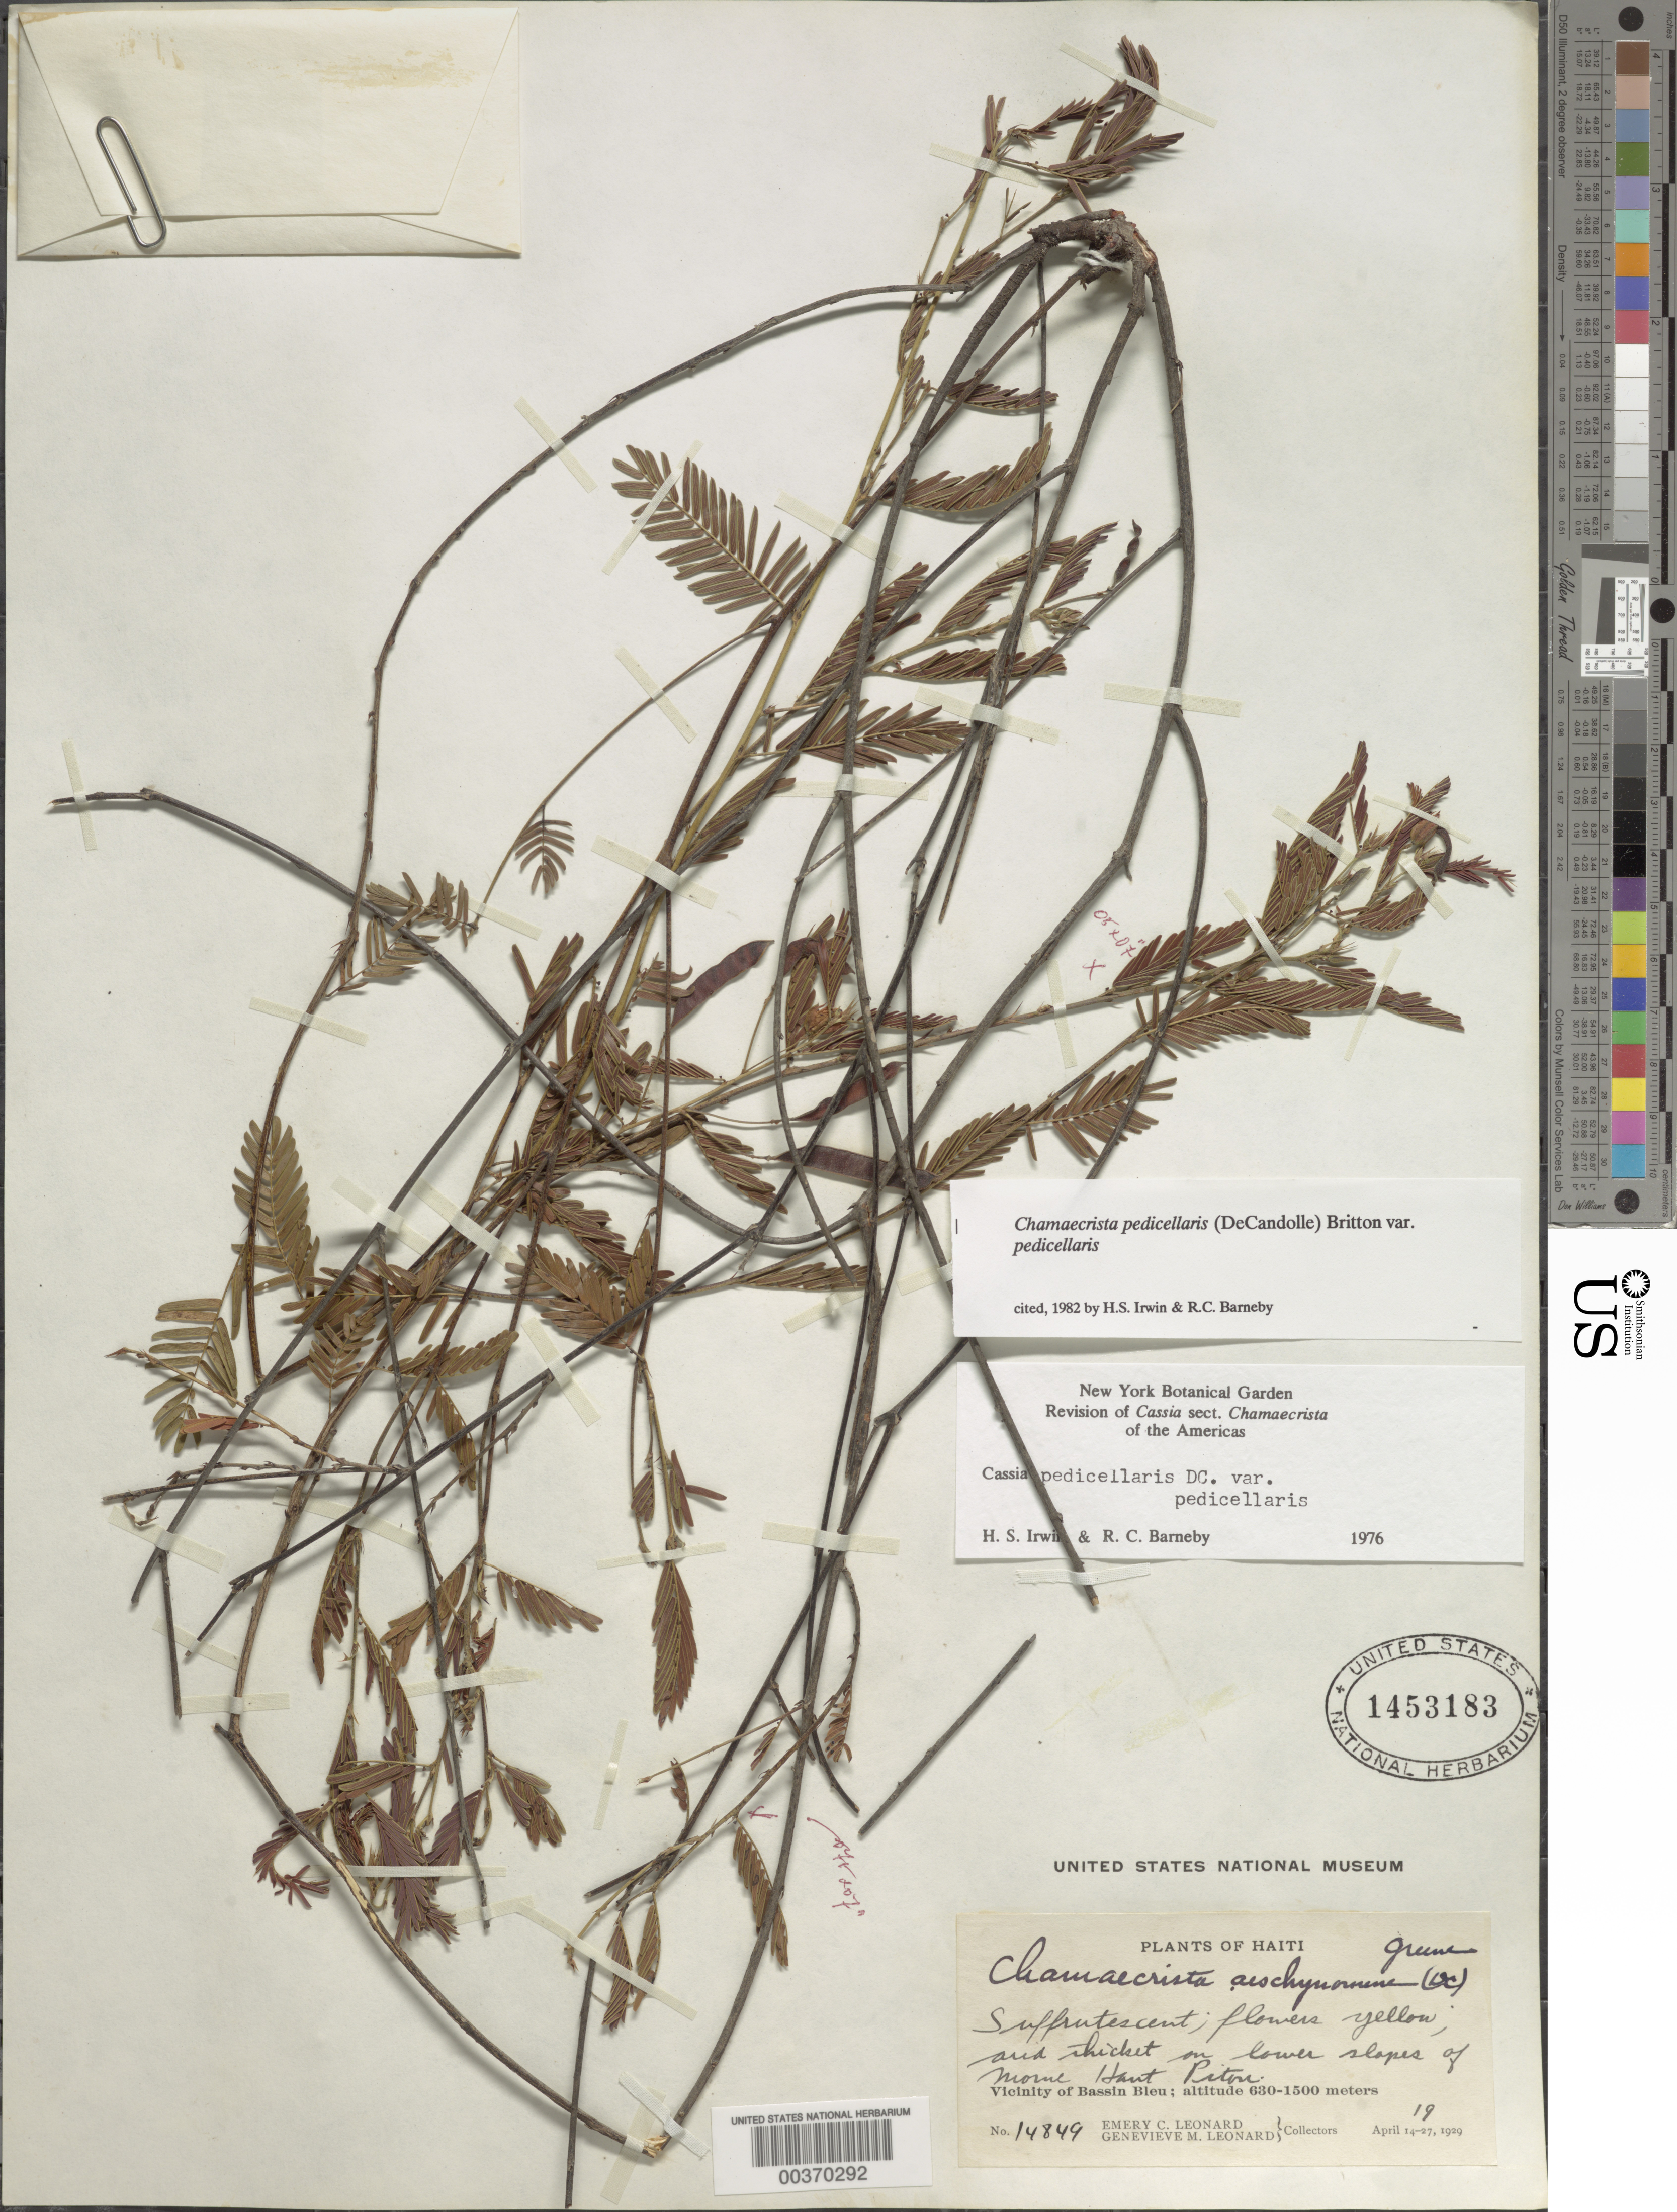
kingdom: Plantae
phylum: Tracheophyta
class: Magnoliopsida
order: Fabales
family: Fabaceae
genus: Chamaecrista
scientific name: Chamaecrista pedicellaris var. pedicellaris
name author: Britton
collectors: E. C. Leonard & G. M. Leonard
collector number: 14849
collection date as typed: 19 Apr 1929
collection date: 1929-04-19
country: Haiti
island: Hispaniola Island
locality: Morne haut piton; vicinity of bassin bleu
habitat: Arid thicket on lower slopes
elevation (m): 630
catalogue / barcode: US 1453183